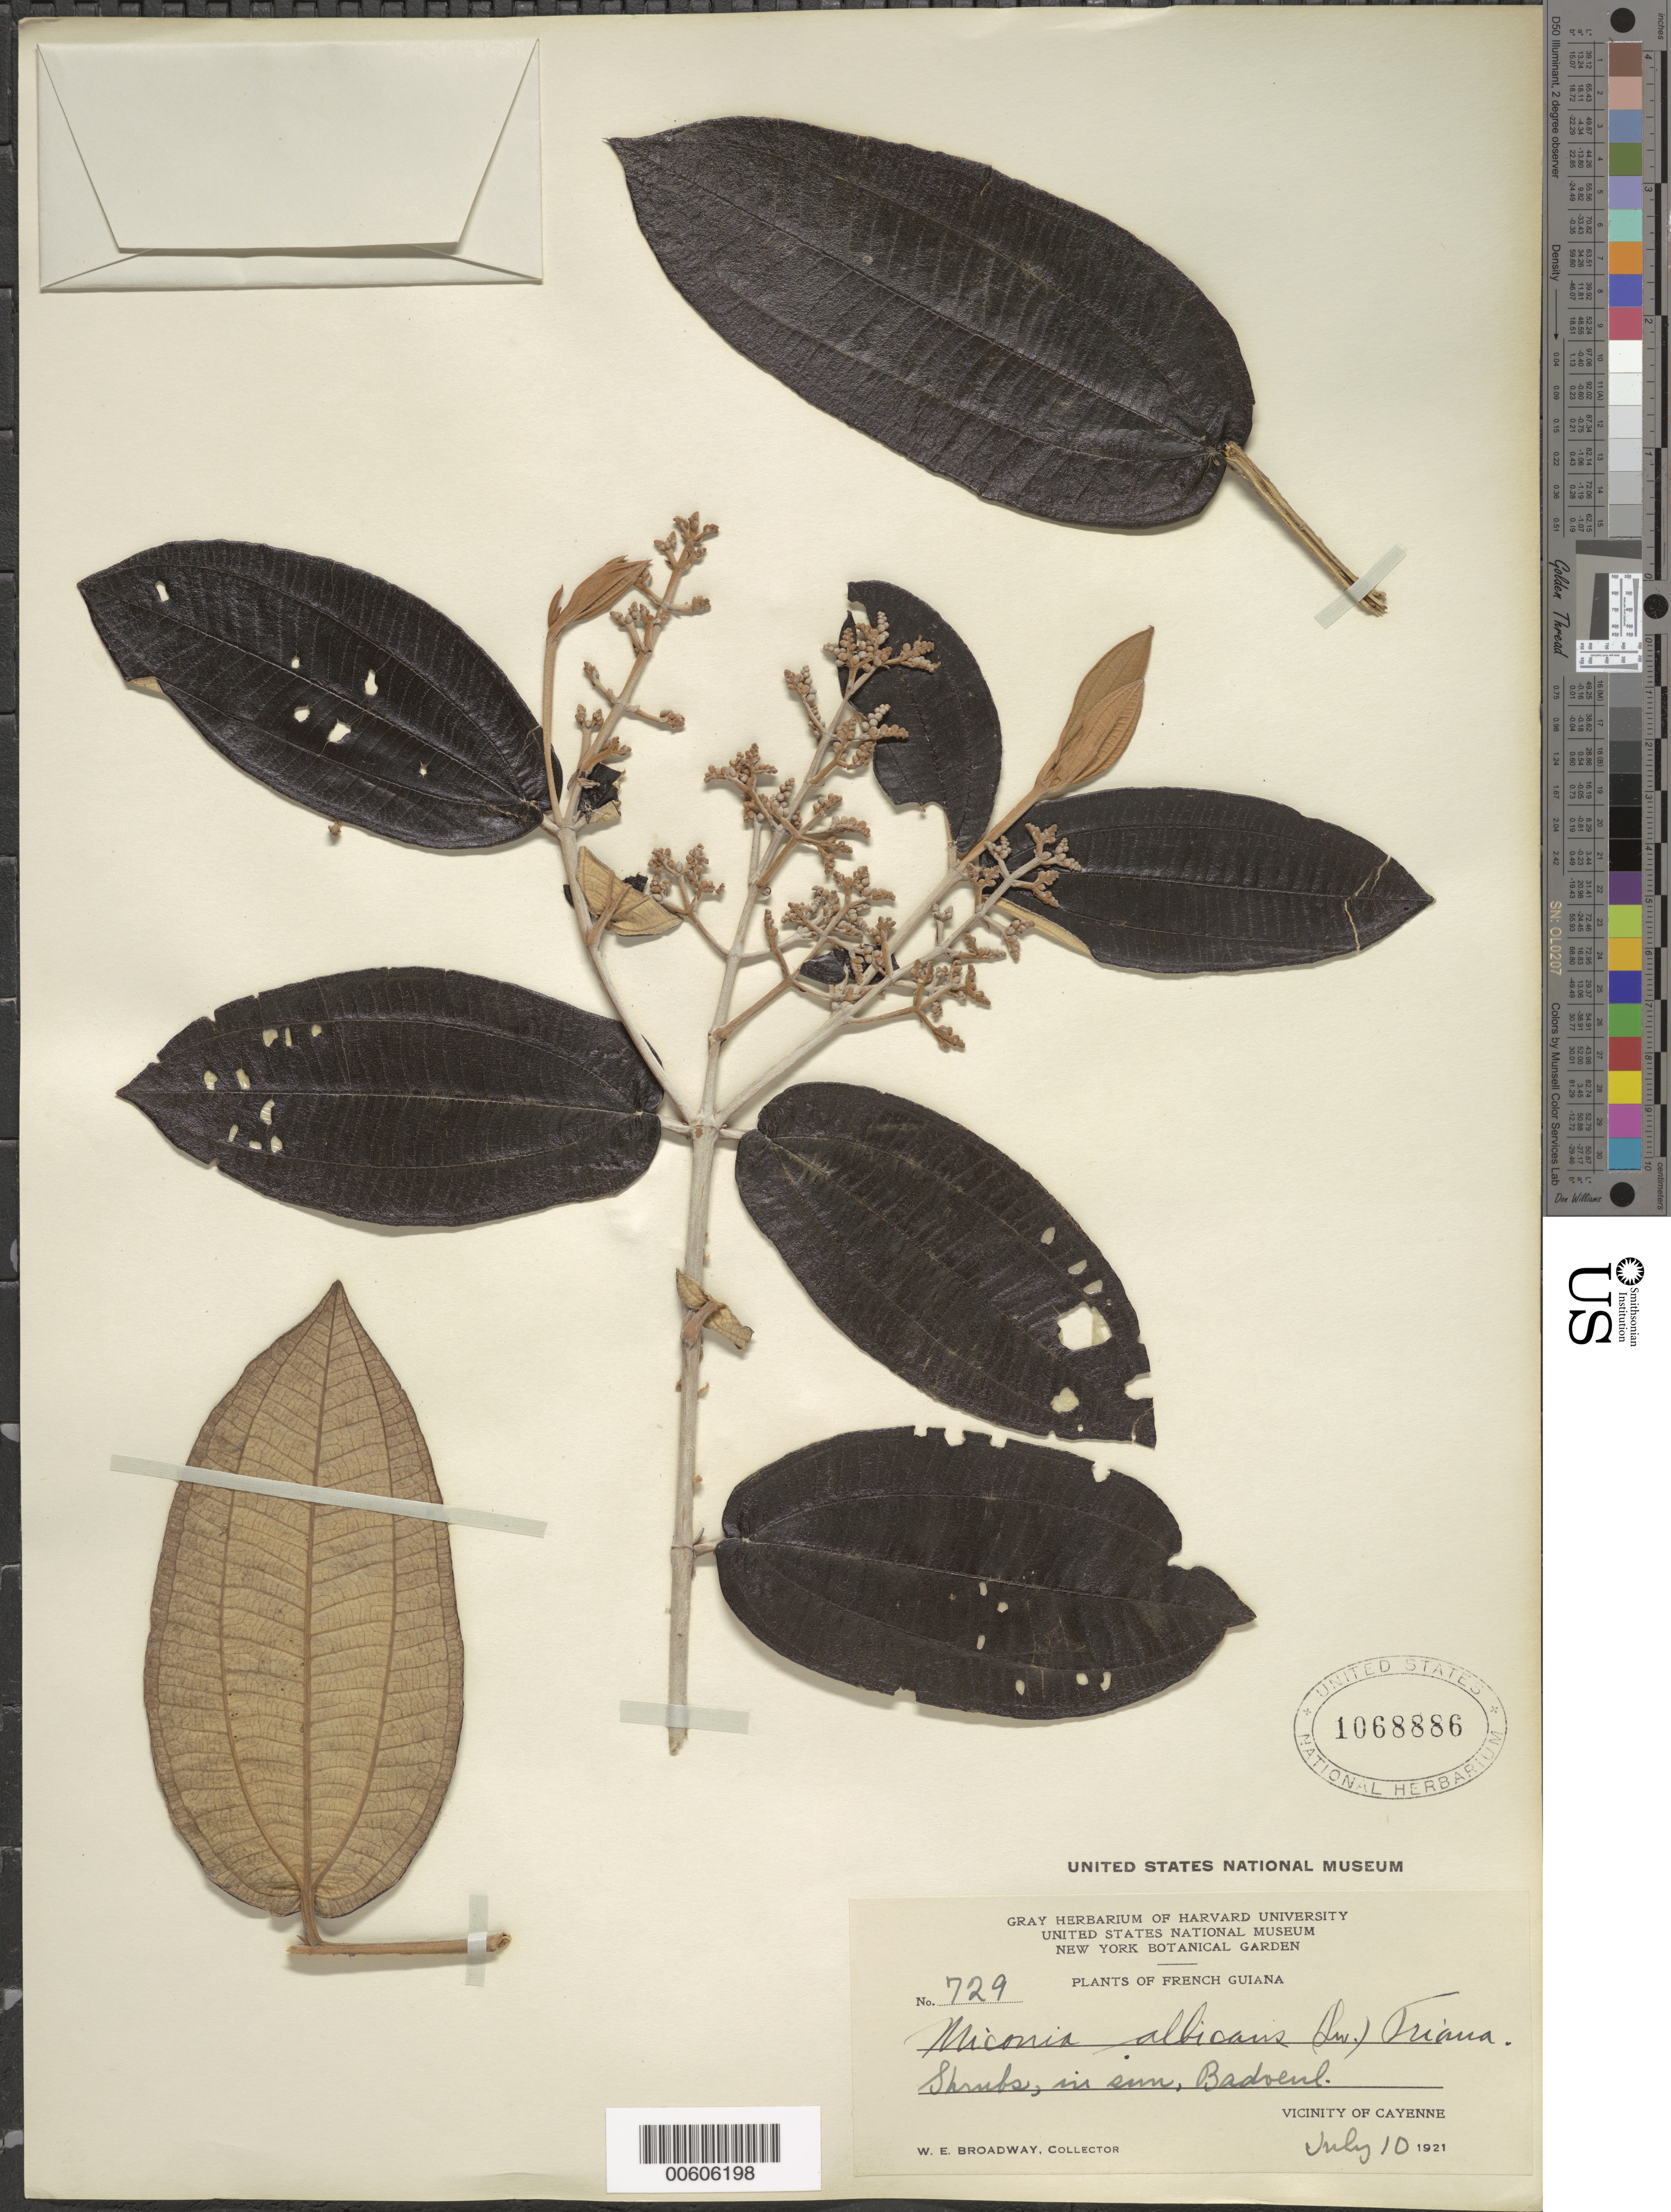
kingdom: Plantae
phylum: Tracheophyta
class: Magnoliopsida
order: Myrtales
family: Melastomataceae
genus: Miconia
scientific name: Miconia albicans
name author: (Sw.) Triana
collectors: W. E. Broadway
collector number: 729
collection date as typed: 10-Jul-21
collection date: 1921-07-10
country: French Guiana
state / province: Cayenne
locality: Cayenne, vic., Badoeul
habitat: In sun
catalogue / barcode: US 1068886